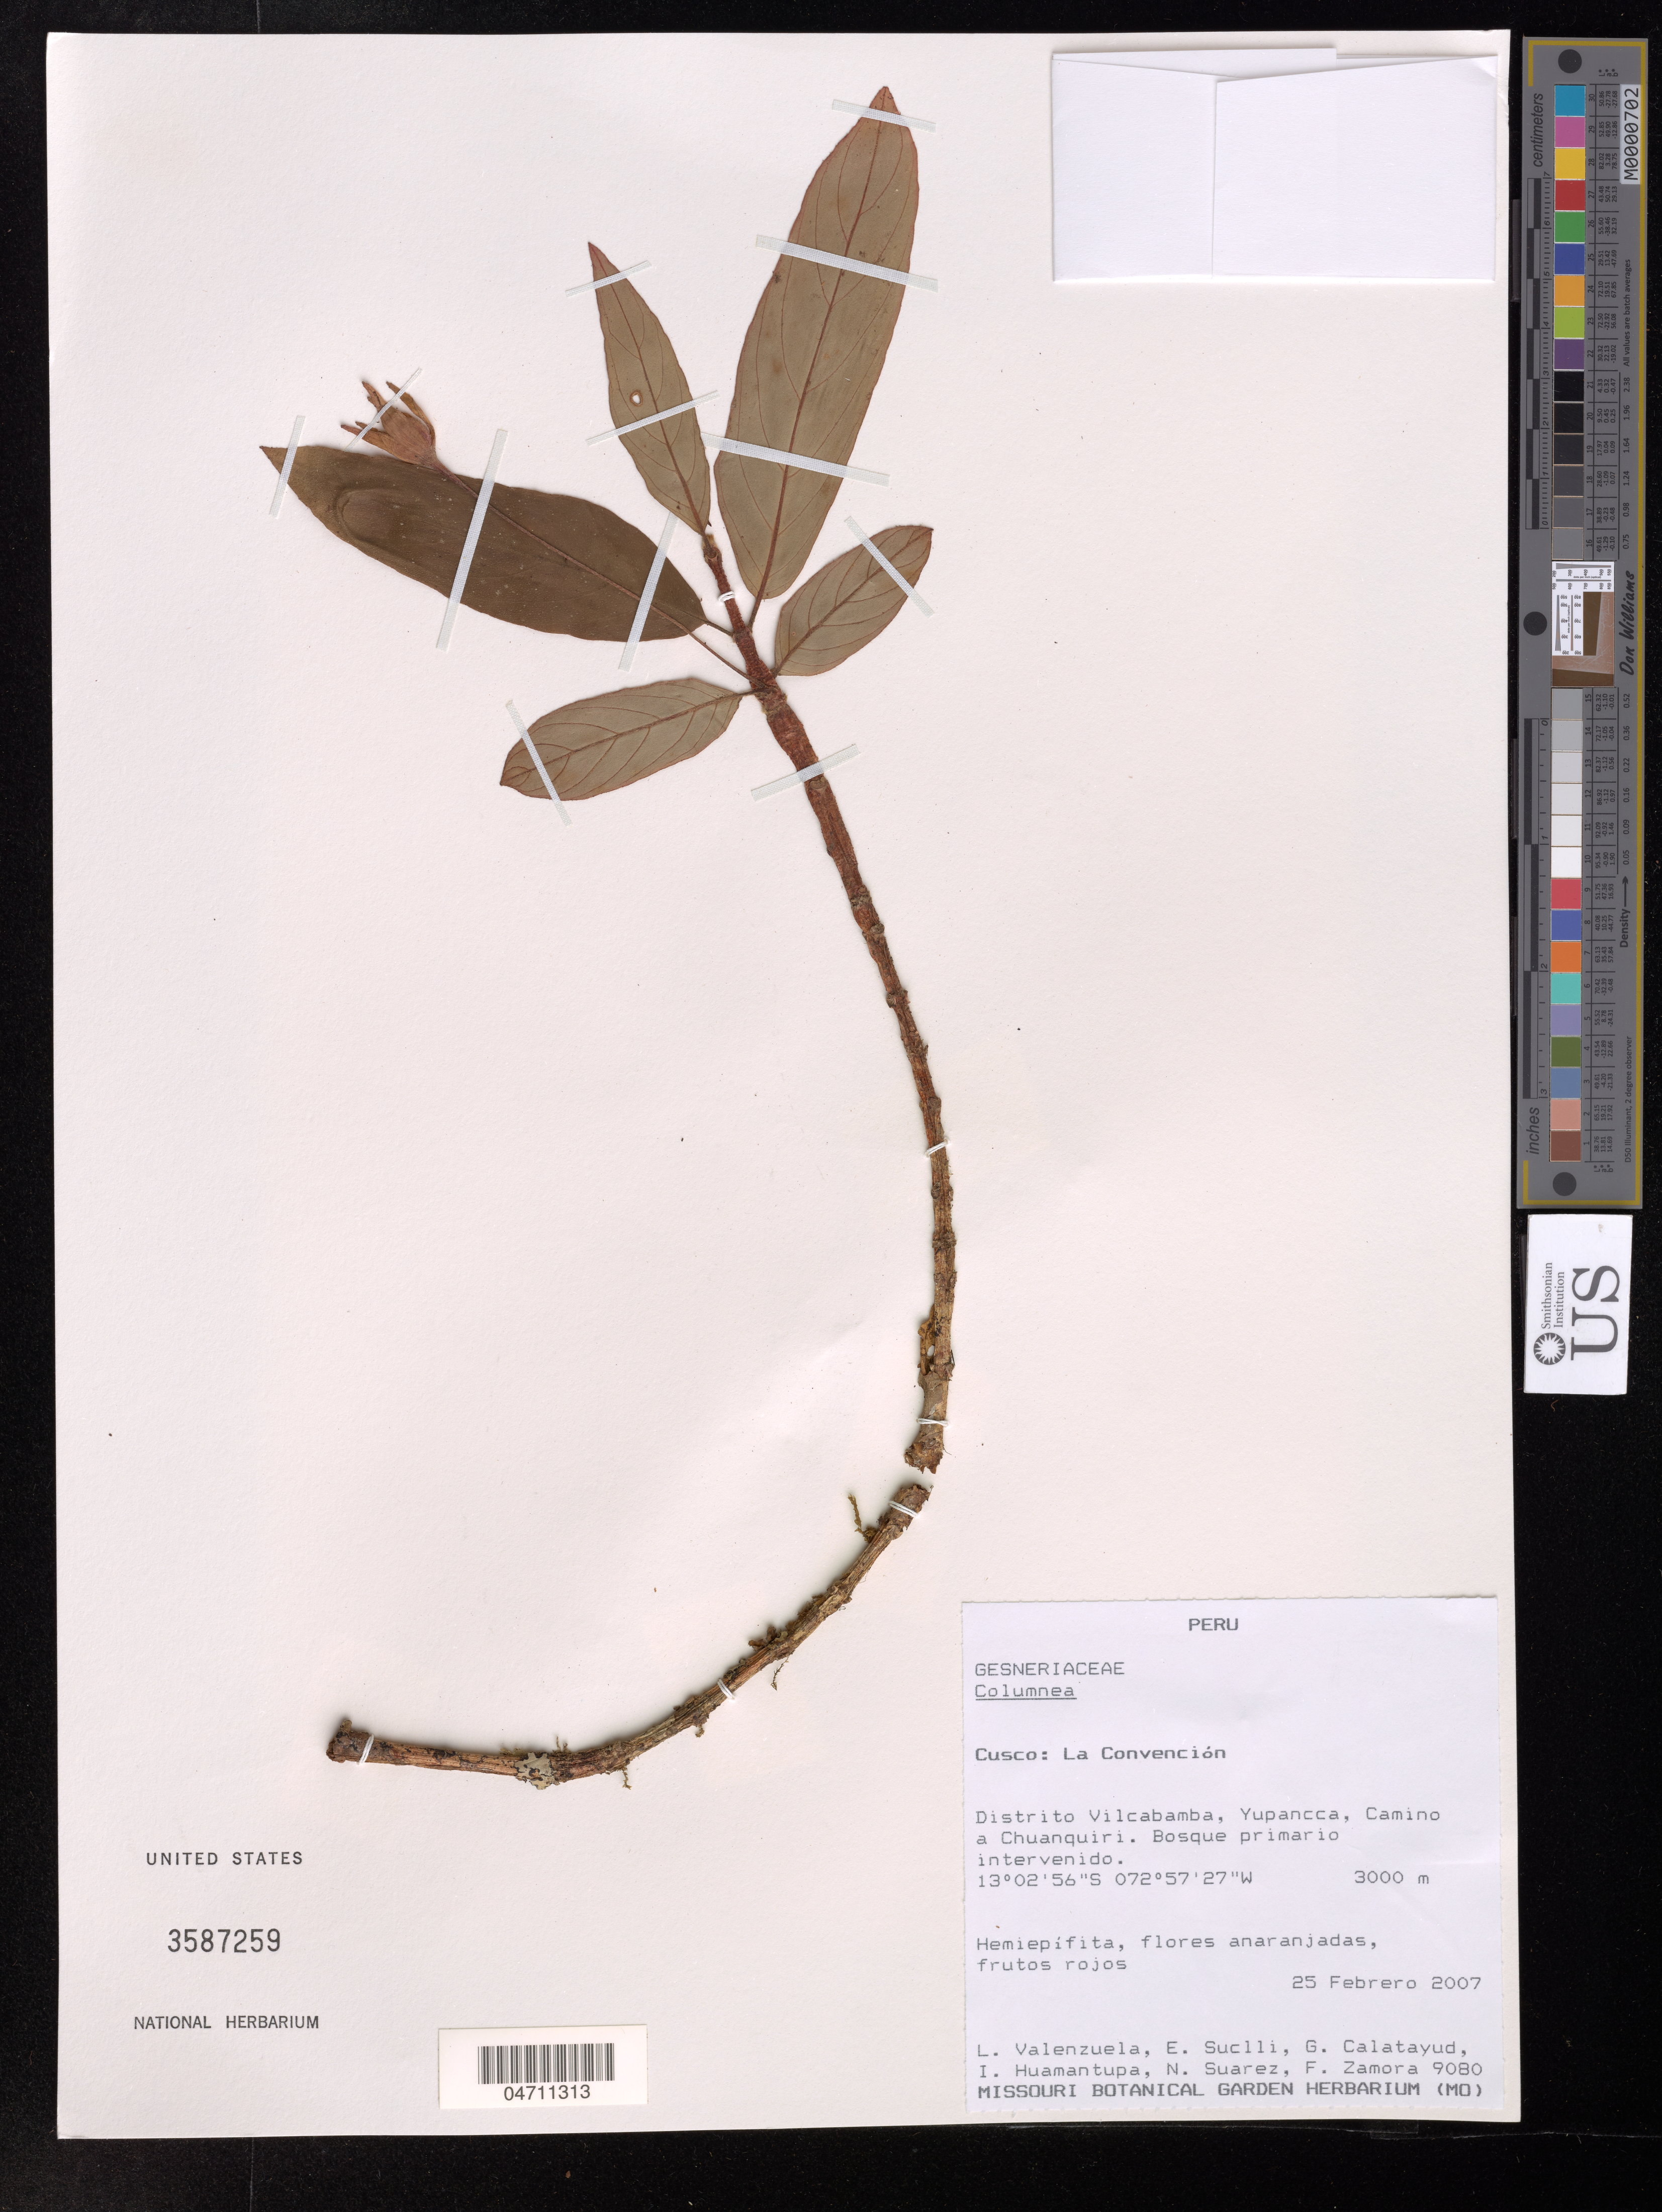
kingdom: Plantae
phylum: Tracheophyta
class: Magnoliopsida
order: Lamiales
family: Gesneriaceae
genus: Columnea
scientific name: Columnea sp.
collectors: L. Valenzuela, E. Suclli & G. Calatayud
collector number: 9080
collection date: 2007-02-25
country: Peru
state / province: Cusco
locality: La Convención, Distrito Vilcabamba, Yupancca, Camino a Chuanquiri.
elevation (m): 3000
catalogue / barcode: US 3587259